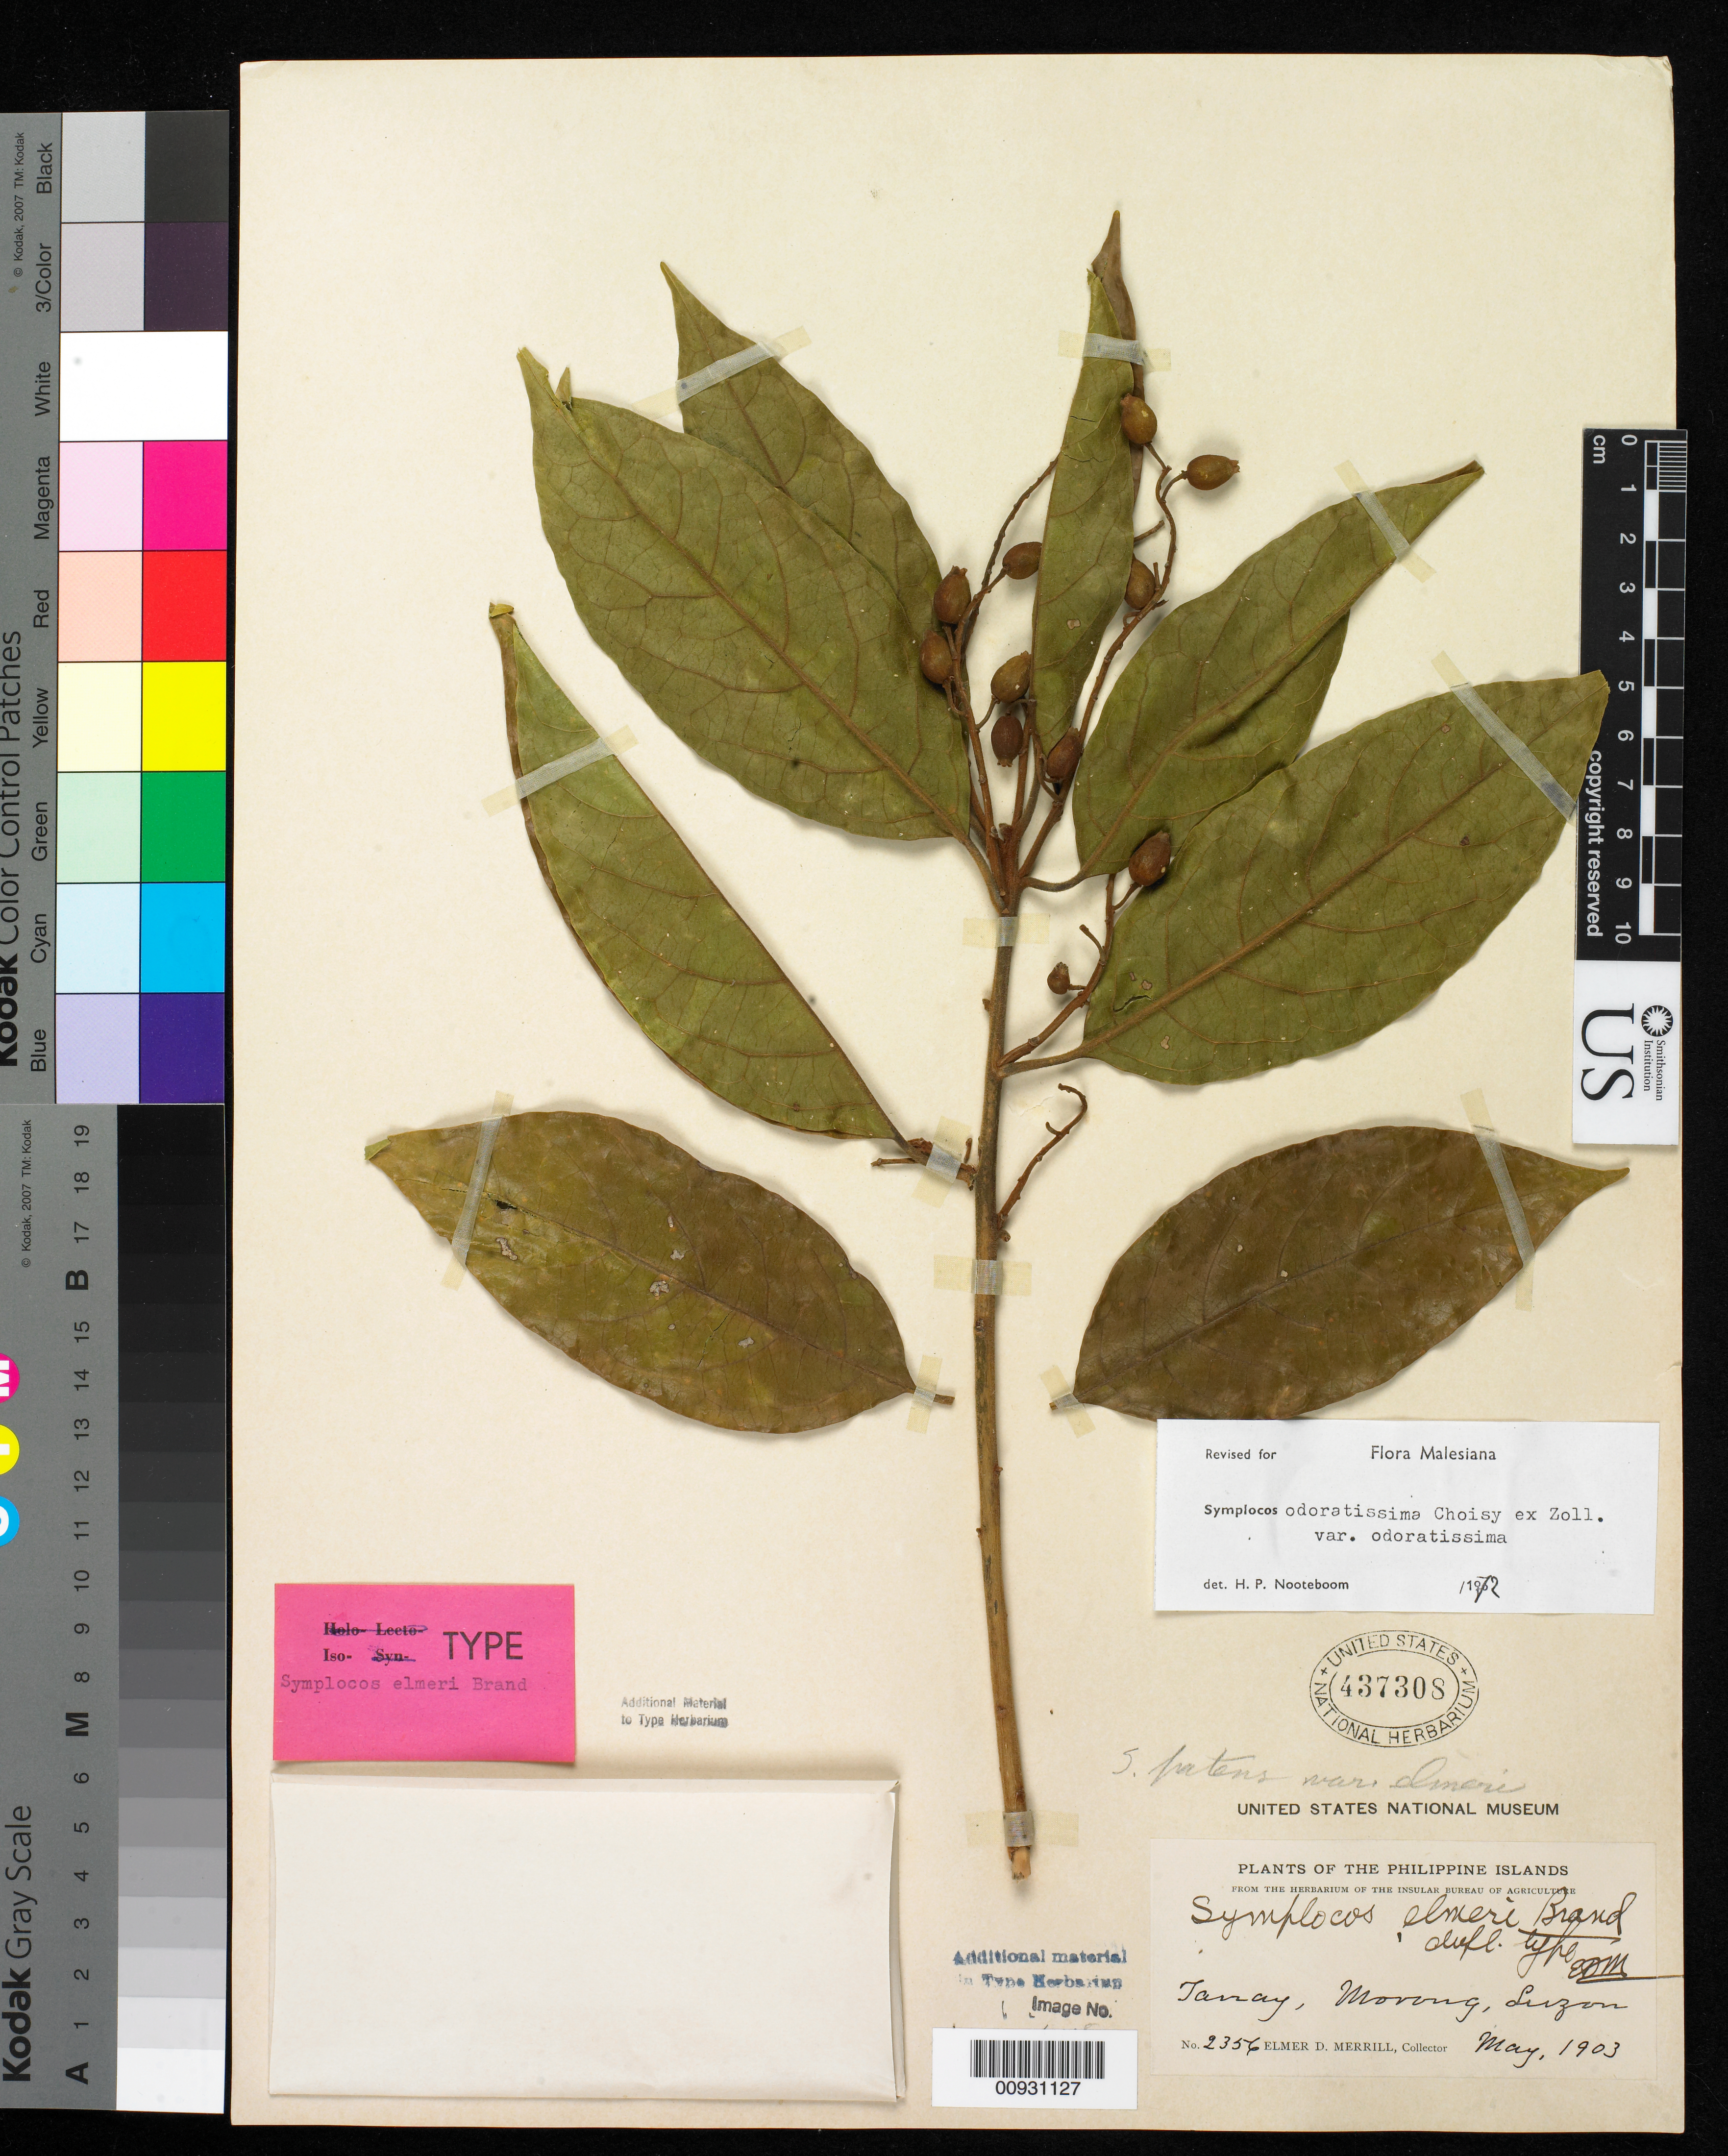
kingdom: Plantae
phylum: Tracheophyta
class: Magnoliopsida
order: Ericales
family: Symplocaceae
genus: Symplocos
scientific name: Symplocos elmeri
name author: Brand in Perkins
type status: Isotype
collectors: E. D. Merrill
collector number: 2356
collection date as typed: May 1903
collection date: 1903-05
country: Philippines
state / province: Calabarzon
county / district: Rizal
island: Luzon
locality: Monong-Tanag.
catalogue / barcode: US 437308